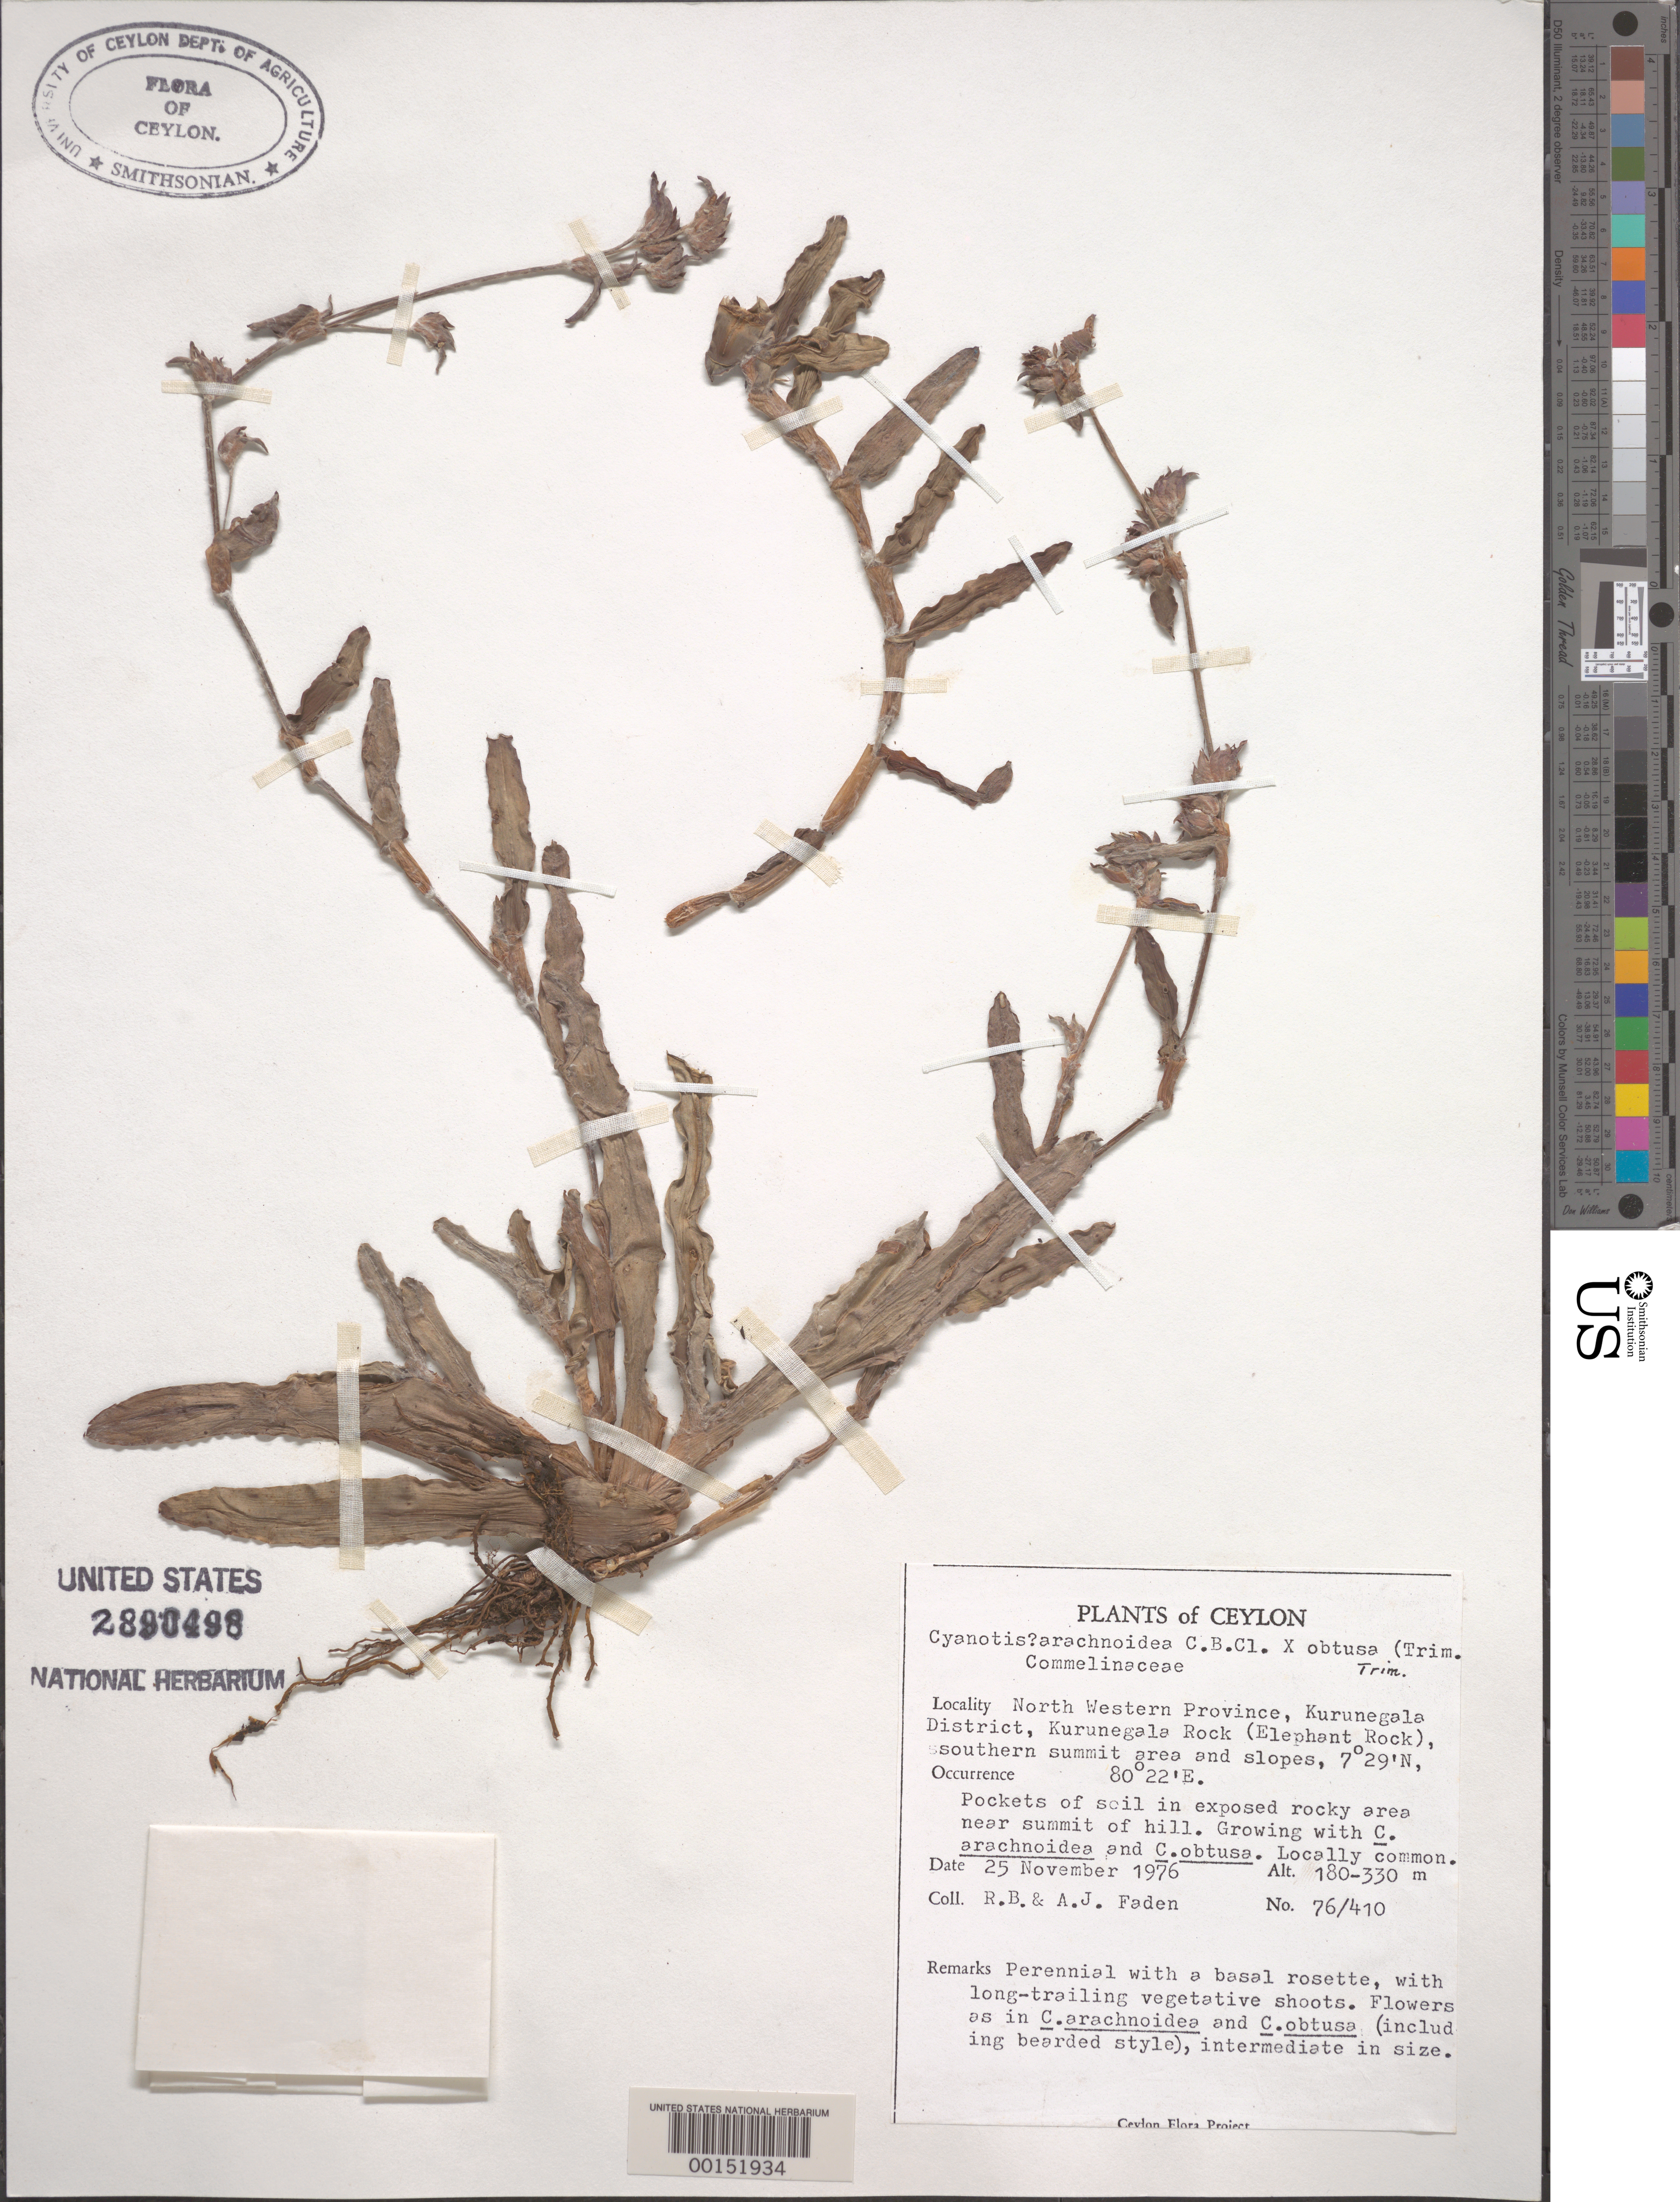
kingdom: Plantae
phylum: Tracheophyta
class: Liliopsida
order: Commelinales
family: Commelinaceae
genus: Cyanotis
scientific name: Cyanotis obtusa x C. thwaitesii Hassk.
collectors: R. B. Faden & A. J. Faden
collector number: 76/410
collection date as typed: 25 Nov 1976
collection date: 1976-11-25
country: Sri Lanka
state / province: North Western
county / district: Kurunegala Dist.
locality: Kurunegala rock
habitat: Soil pockets in exposed rock; near summit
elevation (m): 180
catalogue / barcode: US 2890498